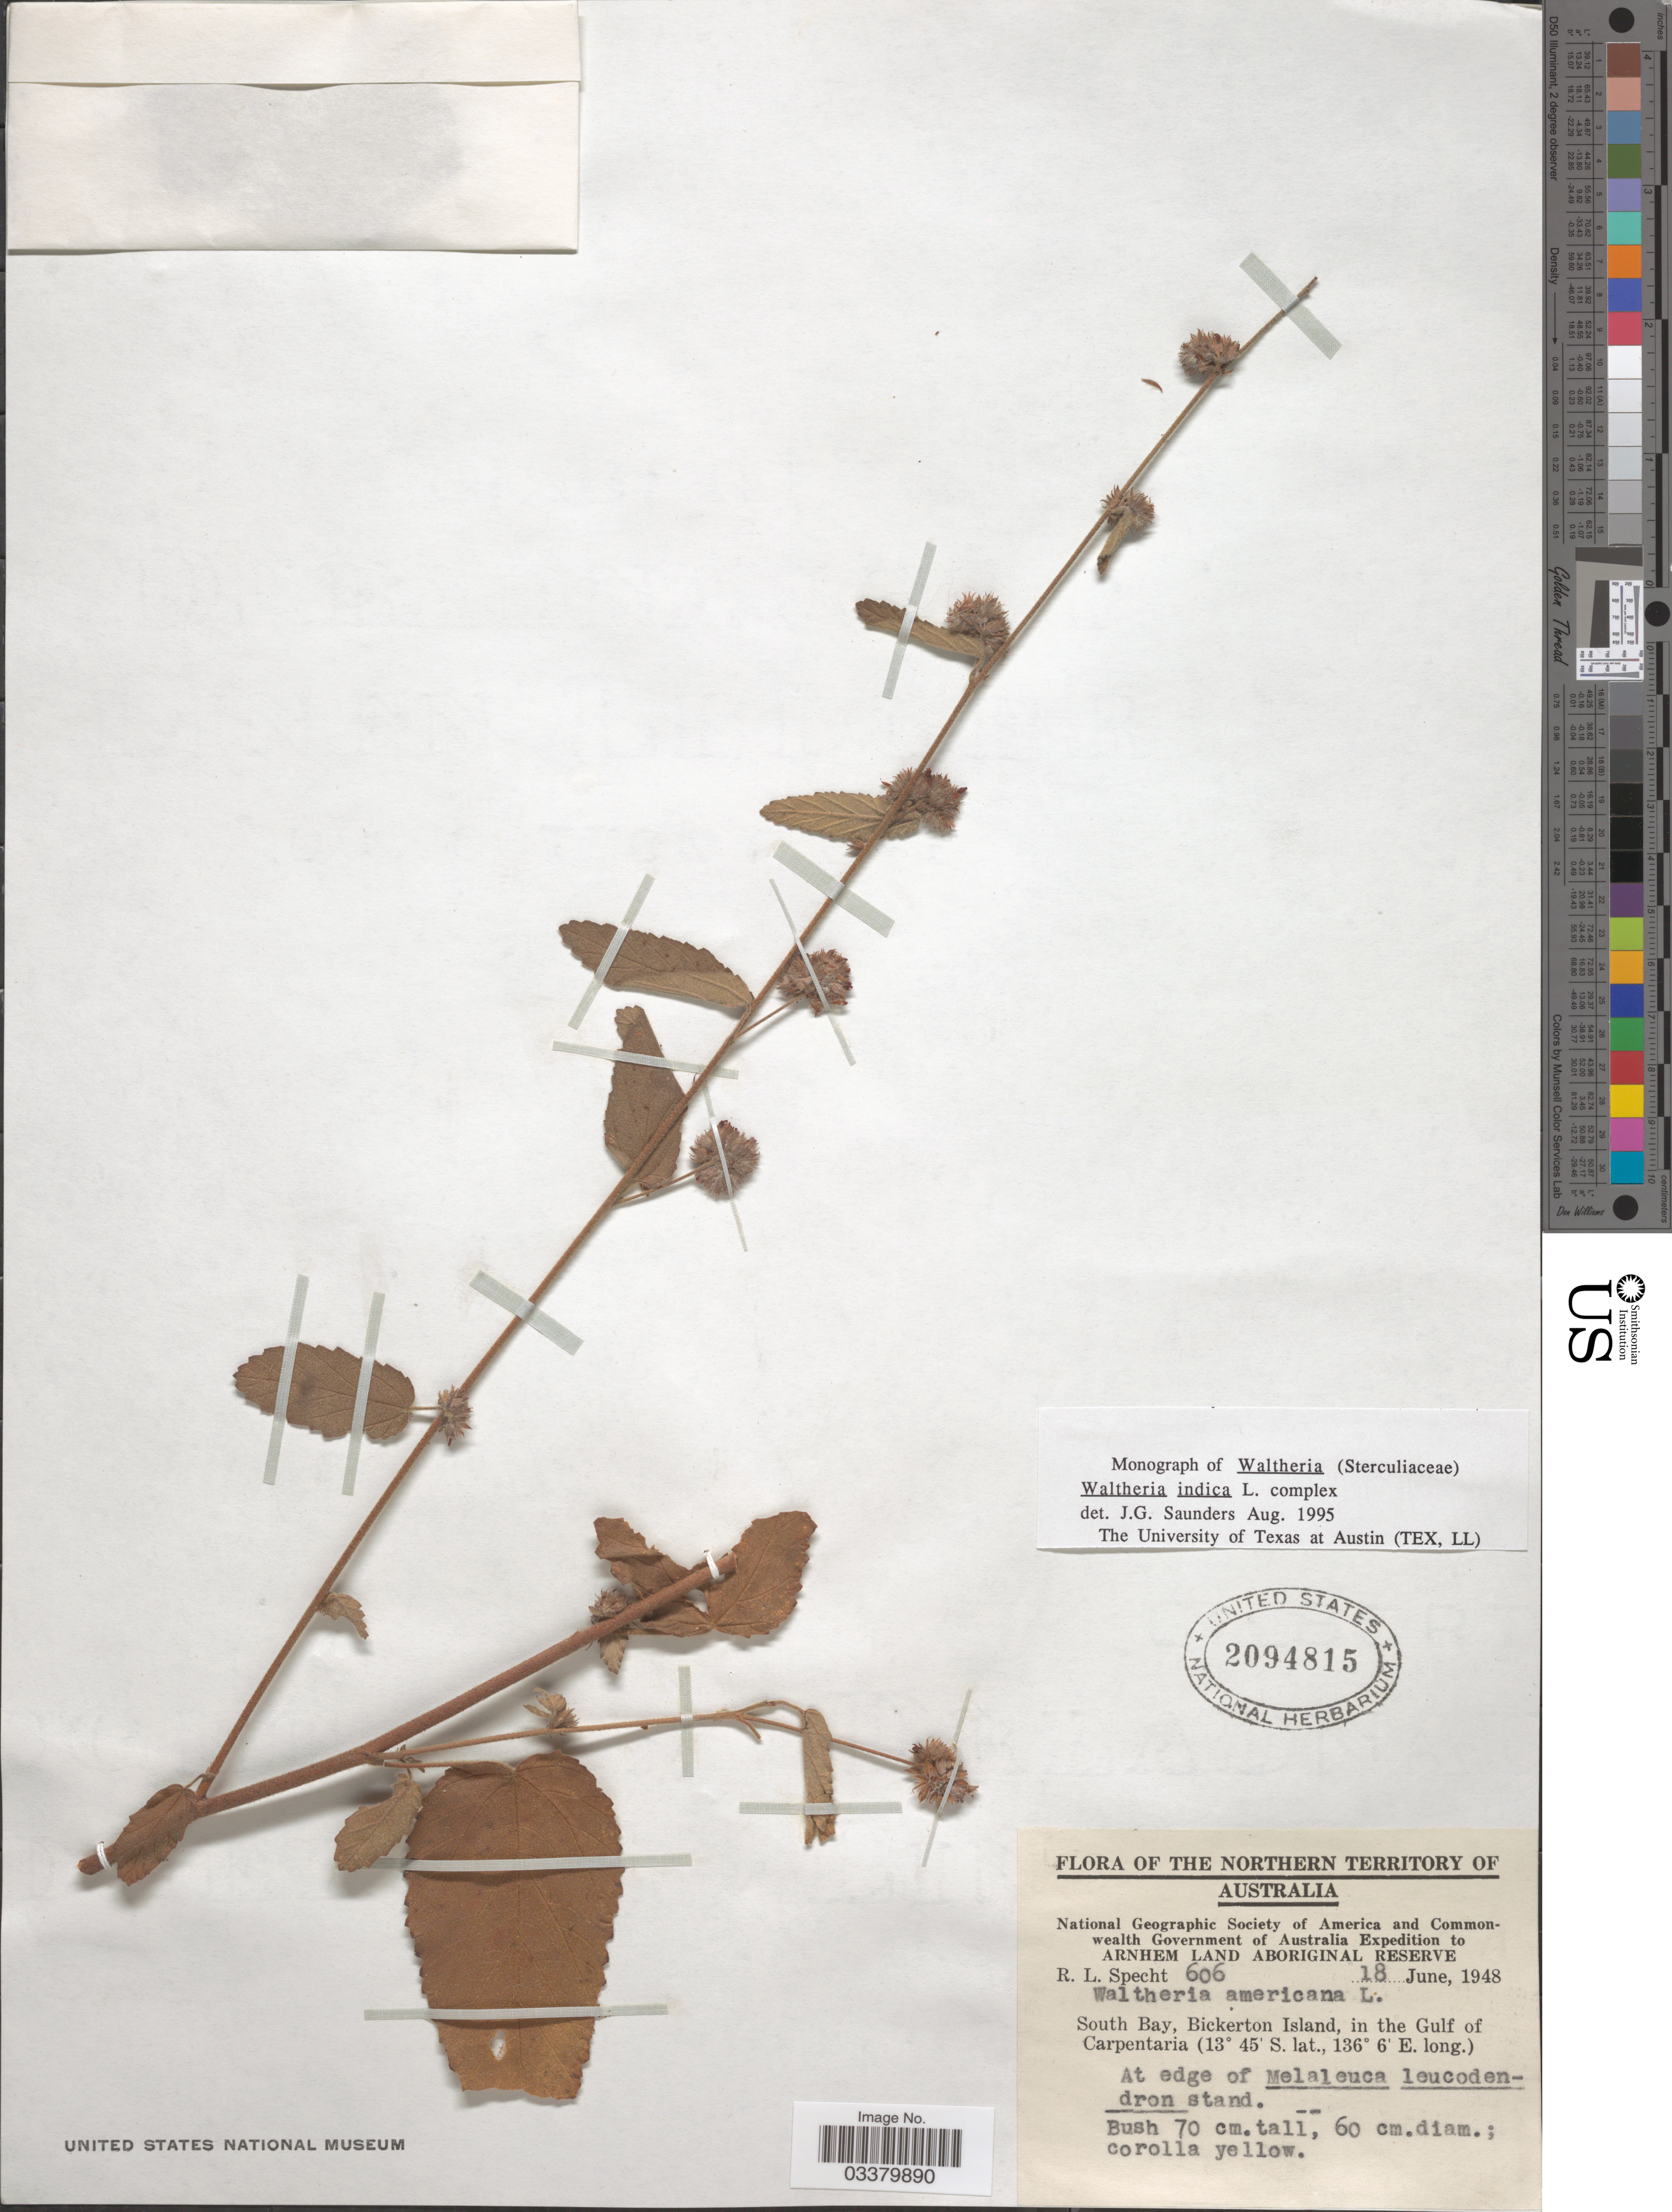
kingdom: Plantae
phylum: Tracheophyta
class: Magnoliopsida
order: Malvales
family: Malvaceae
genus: Waltheria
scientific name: Waltheria indica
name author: L.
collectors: R. L. Specht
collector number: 606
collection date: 1948-06-18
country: Australia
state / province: Northern Territory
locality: South Bay, Bickerton Island, in the Gulf of Carpentaria. Arnhem Land Aboriginal Reserve.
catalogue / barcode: US 2094815